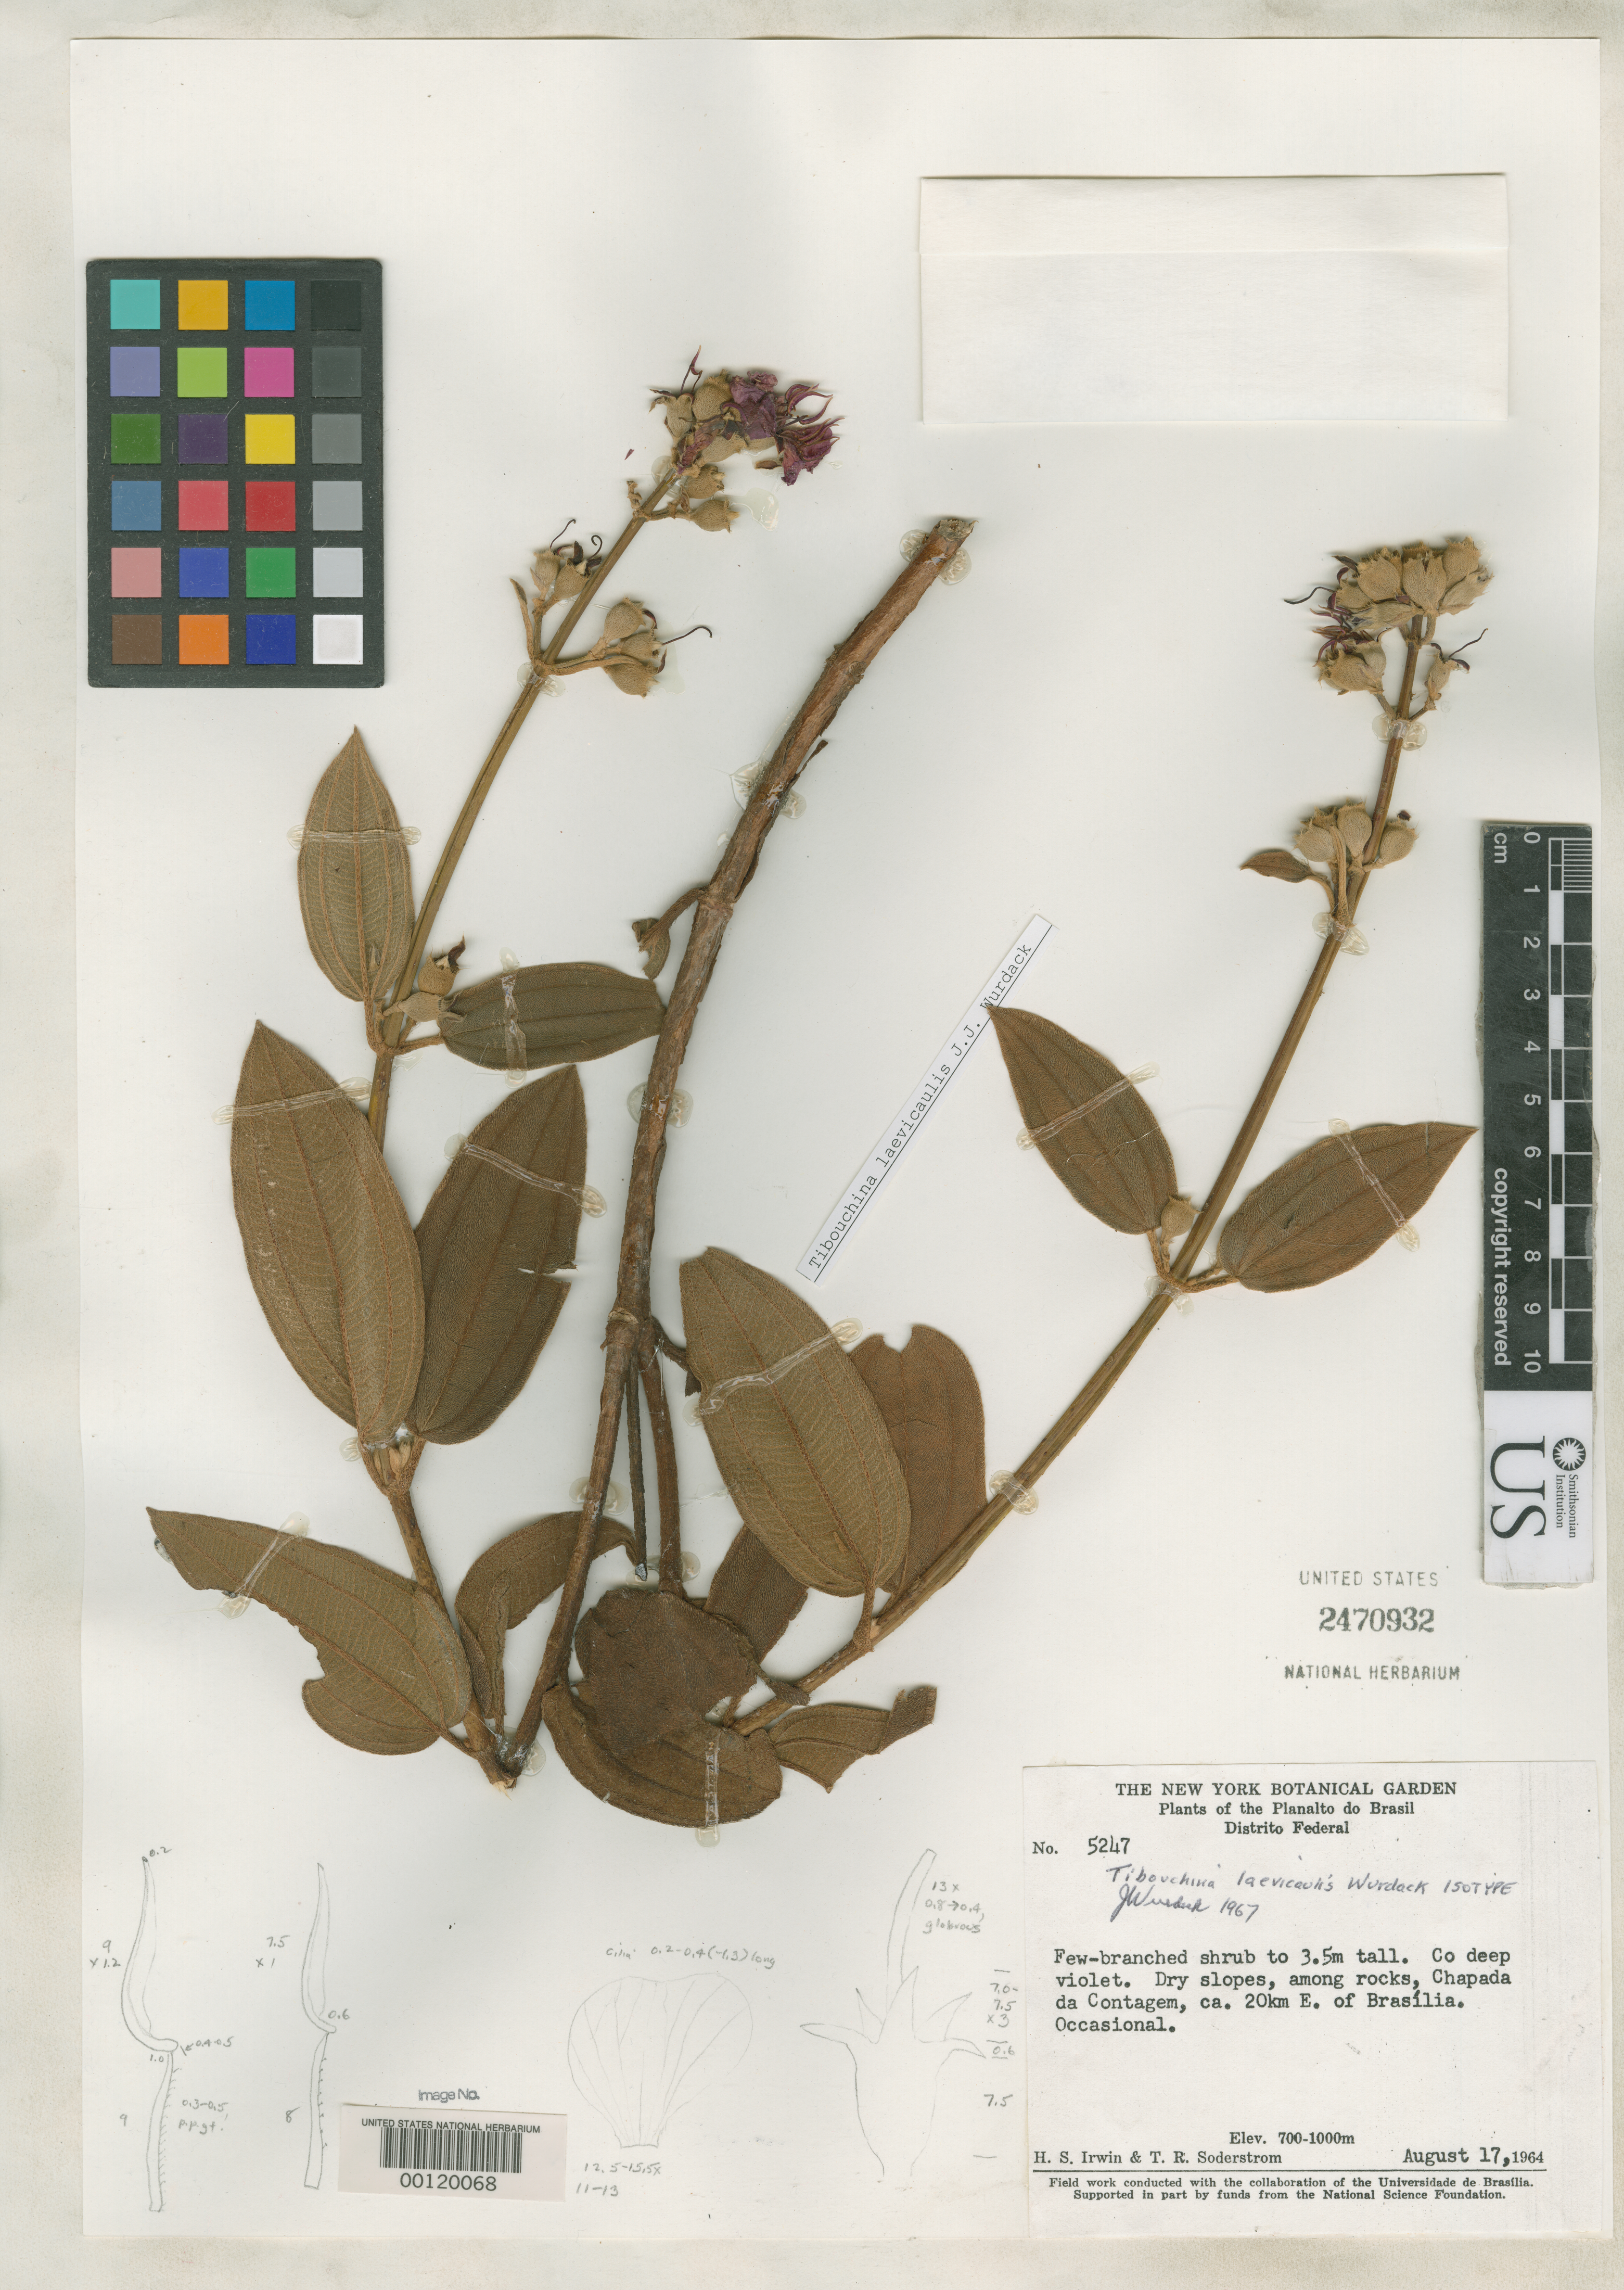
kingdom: Plantae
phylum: Tracheophyta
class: Magnoliopsida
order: Myrtales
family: Melastomataceae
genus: Tibouchina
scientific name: Tibouchina laevicaulis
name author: Wurdack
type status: Isotype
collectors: H. Irwin & T. R. Soderstrom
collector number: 5247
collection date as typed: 17 Aug 1964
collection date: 1964-08-17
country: Brazil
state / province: Distrito Federal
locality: Chapada da Contagem, Contagem, east of Brasilia.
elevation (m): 700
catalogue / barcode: US 2470932